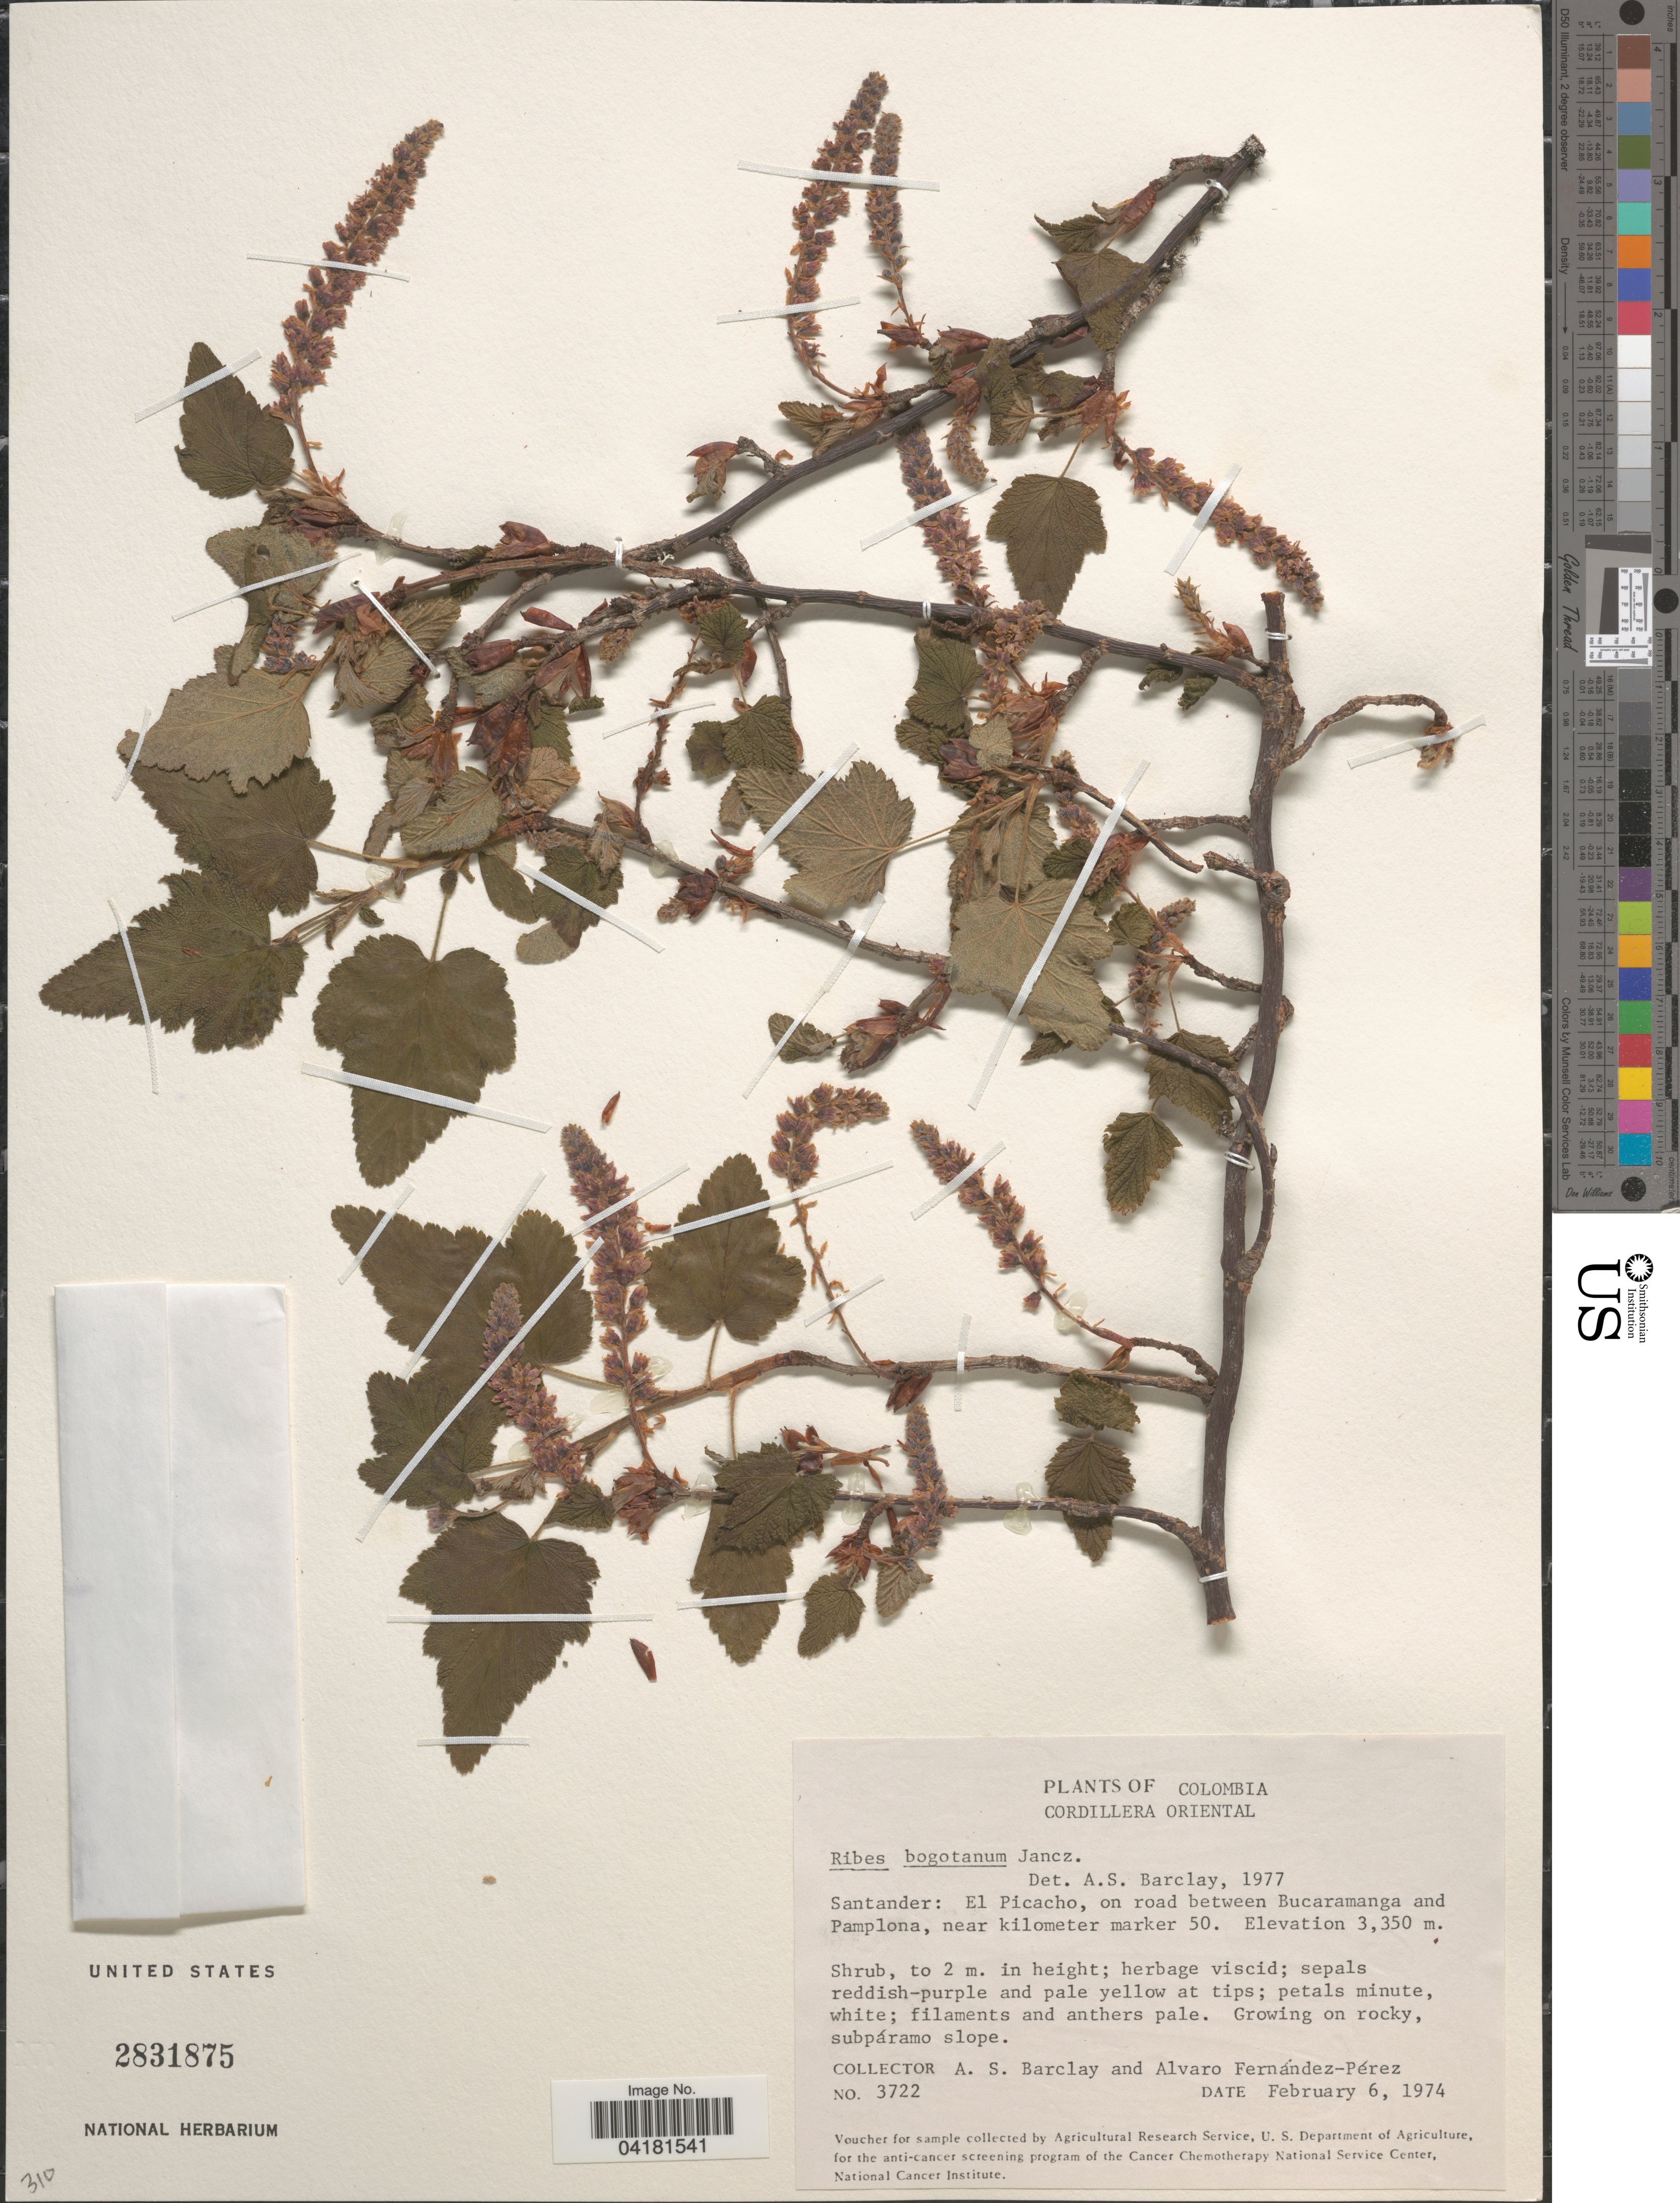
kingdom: Plantae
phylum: Tracheophyta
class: Magnoliopsida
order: Saxifragales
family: Grossulariaceae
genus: Ribes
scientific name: Ribes bogotanum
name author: Jancz.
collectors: A. S. Barclay & A. Fernández-Pérez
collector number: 3722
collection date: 1974-02-06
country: Colombia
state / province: Santander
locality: Cordillera Oriental. El Picacho, on road between Bucaramanga and Pamplona, near kilometer marker 50.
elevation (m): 3350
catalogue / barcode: US 2831875